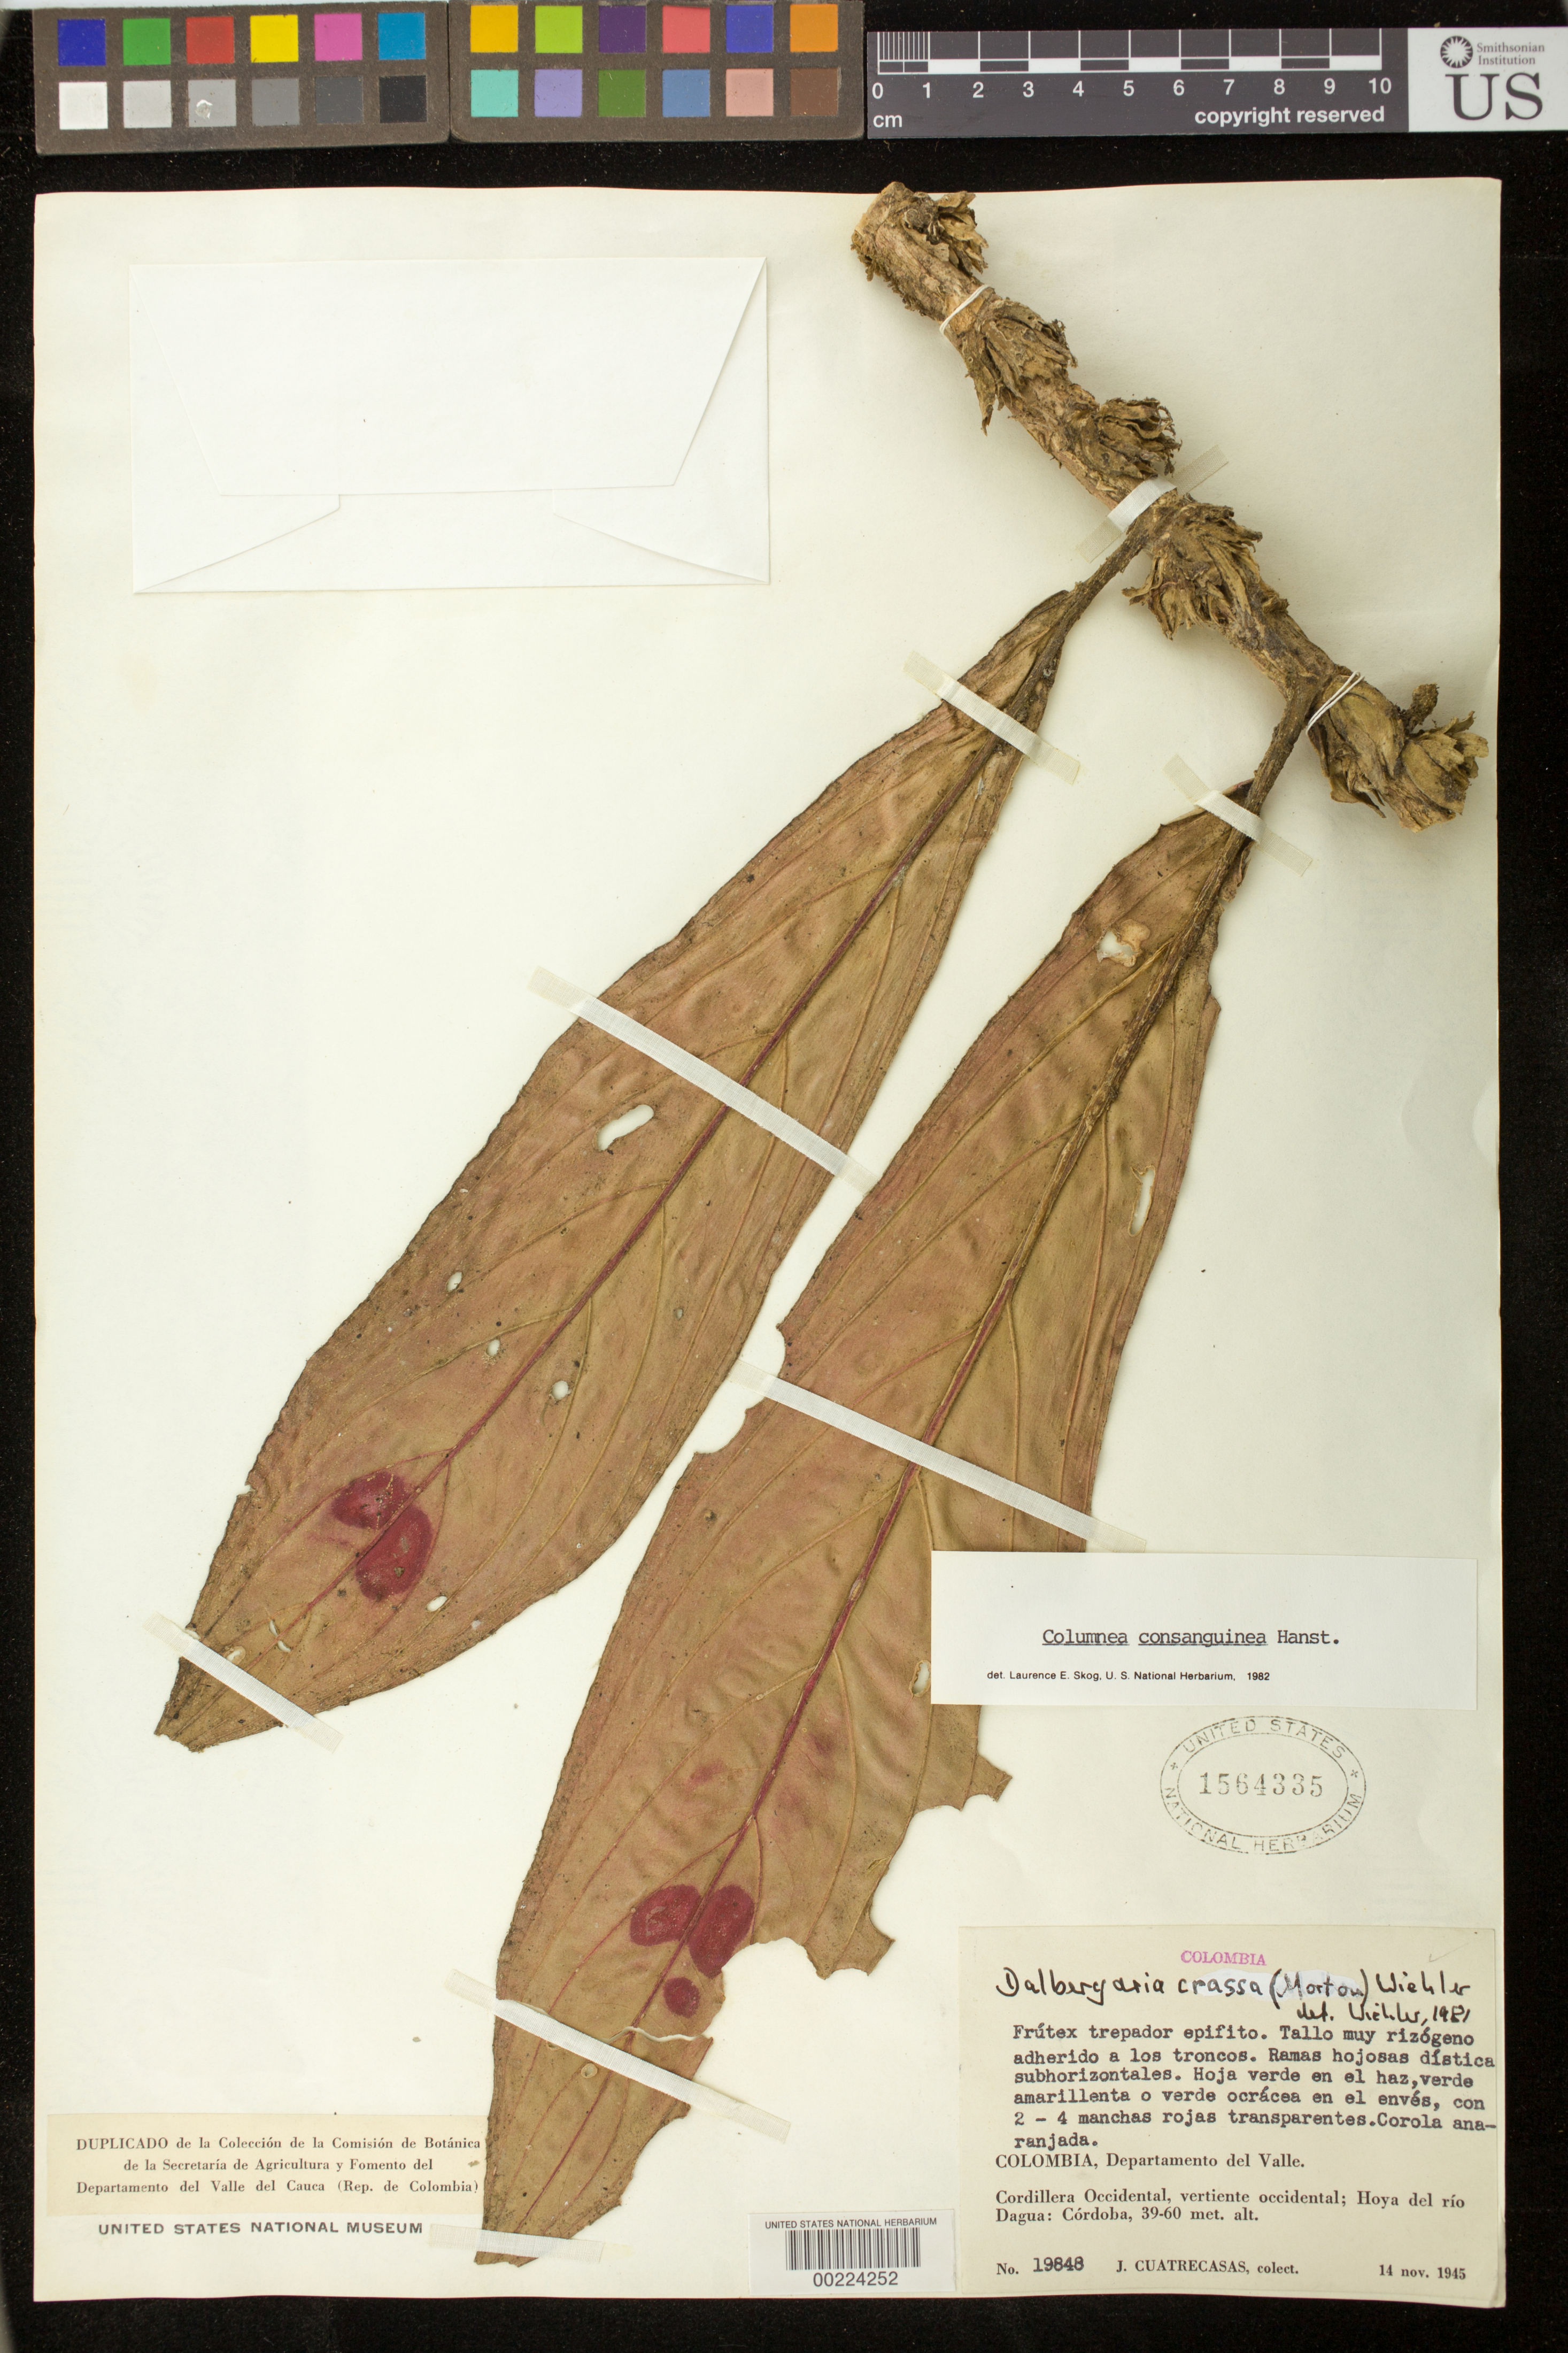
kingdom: Plantae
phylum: Tracheophyta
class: Magnoliopsida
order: Lamiales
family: Gesneriaceae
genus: Columnea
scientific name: Columnea consanguinea Hanst. var. consanguinea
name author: (Hanst.) Hanst.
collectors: J. Cuatrecasas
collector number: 19848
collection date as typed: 14 Nov 1945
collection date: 1945-11-14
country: Colombia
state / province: Valle del Cauca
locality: Cordillera Occidental, western slope, valley of Río Dagua, Córdoba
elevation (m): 39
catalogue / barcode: US 1564335